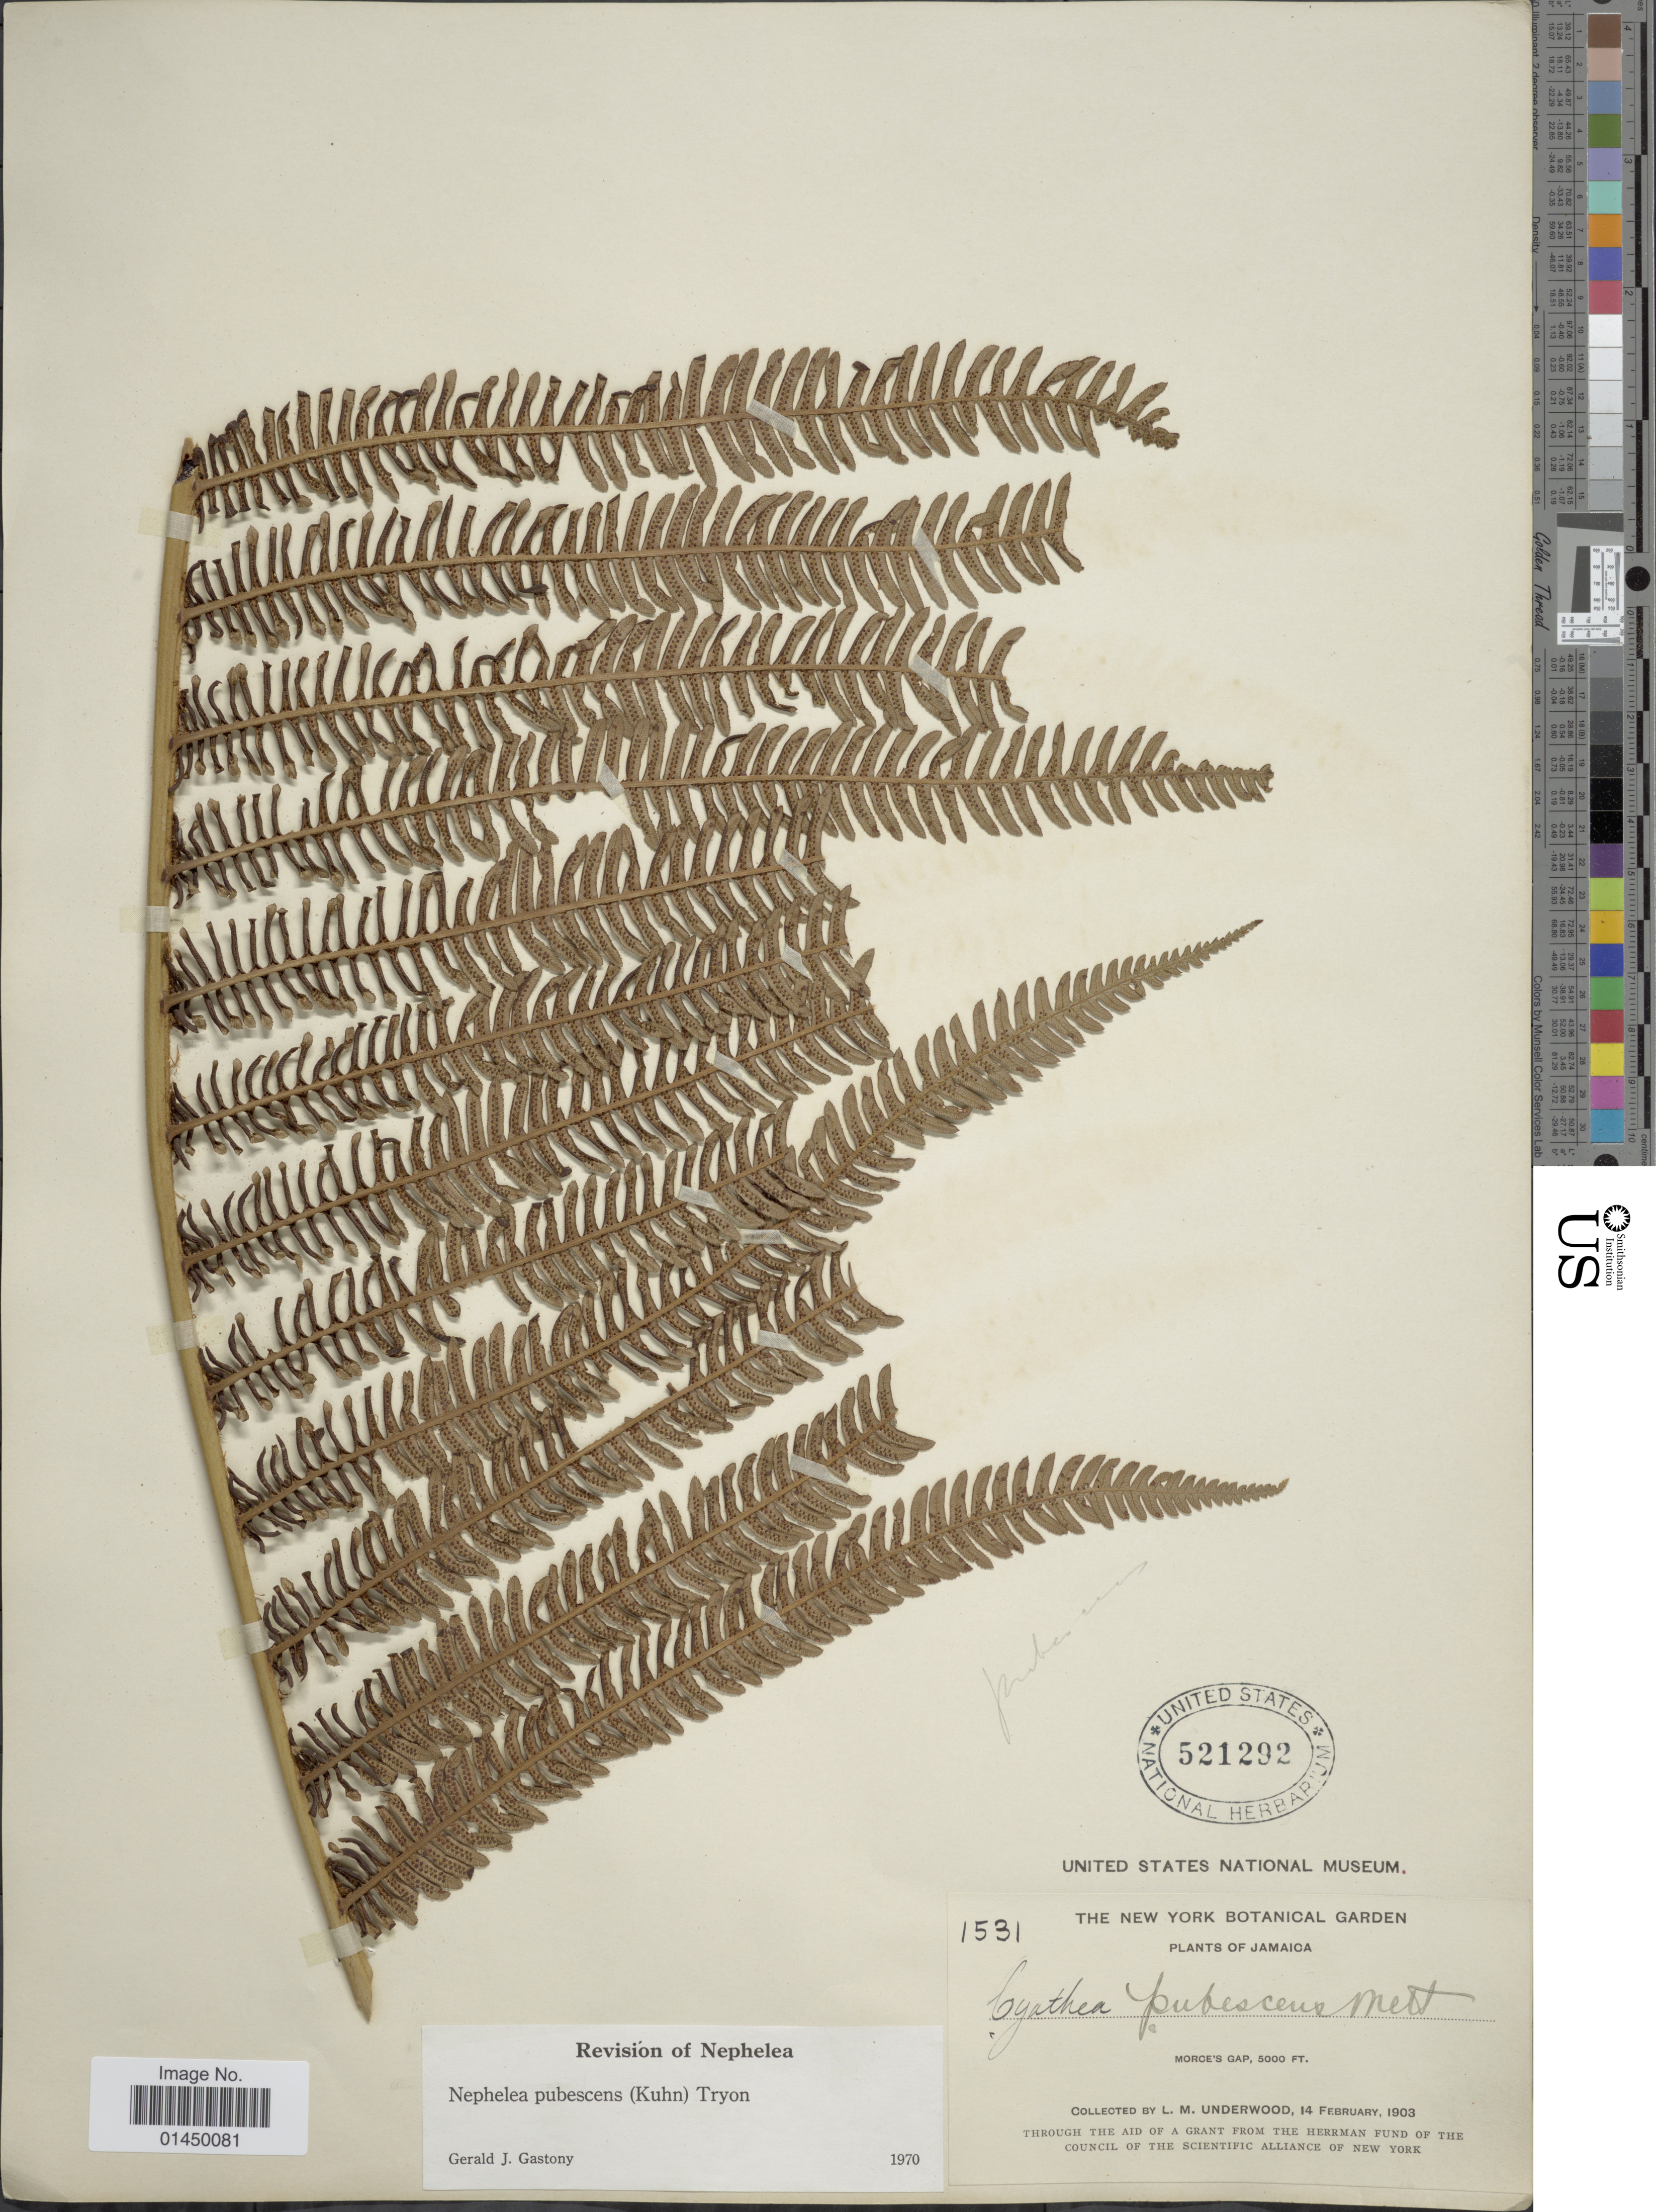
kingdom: Plantae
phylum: Tracheophyta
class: Polypodiopsida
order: Cyatheales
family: Cyatheaceae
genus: Cyathea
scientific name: Cyathea bipinnatifida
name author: (Baker) Domin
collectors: L. M. Underwood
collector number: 1531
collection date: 1903-02-14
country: Jamaica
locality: Morce's Gap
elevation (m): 1524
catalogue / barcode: US 521292